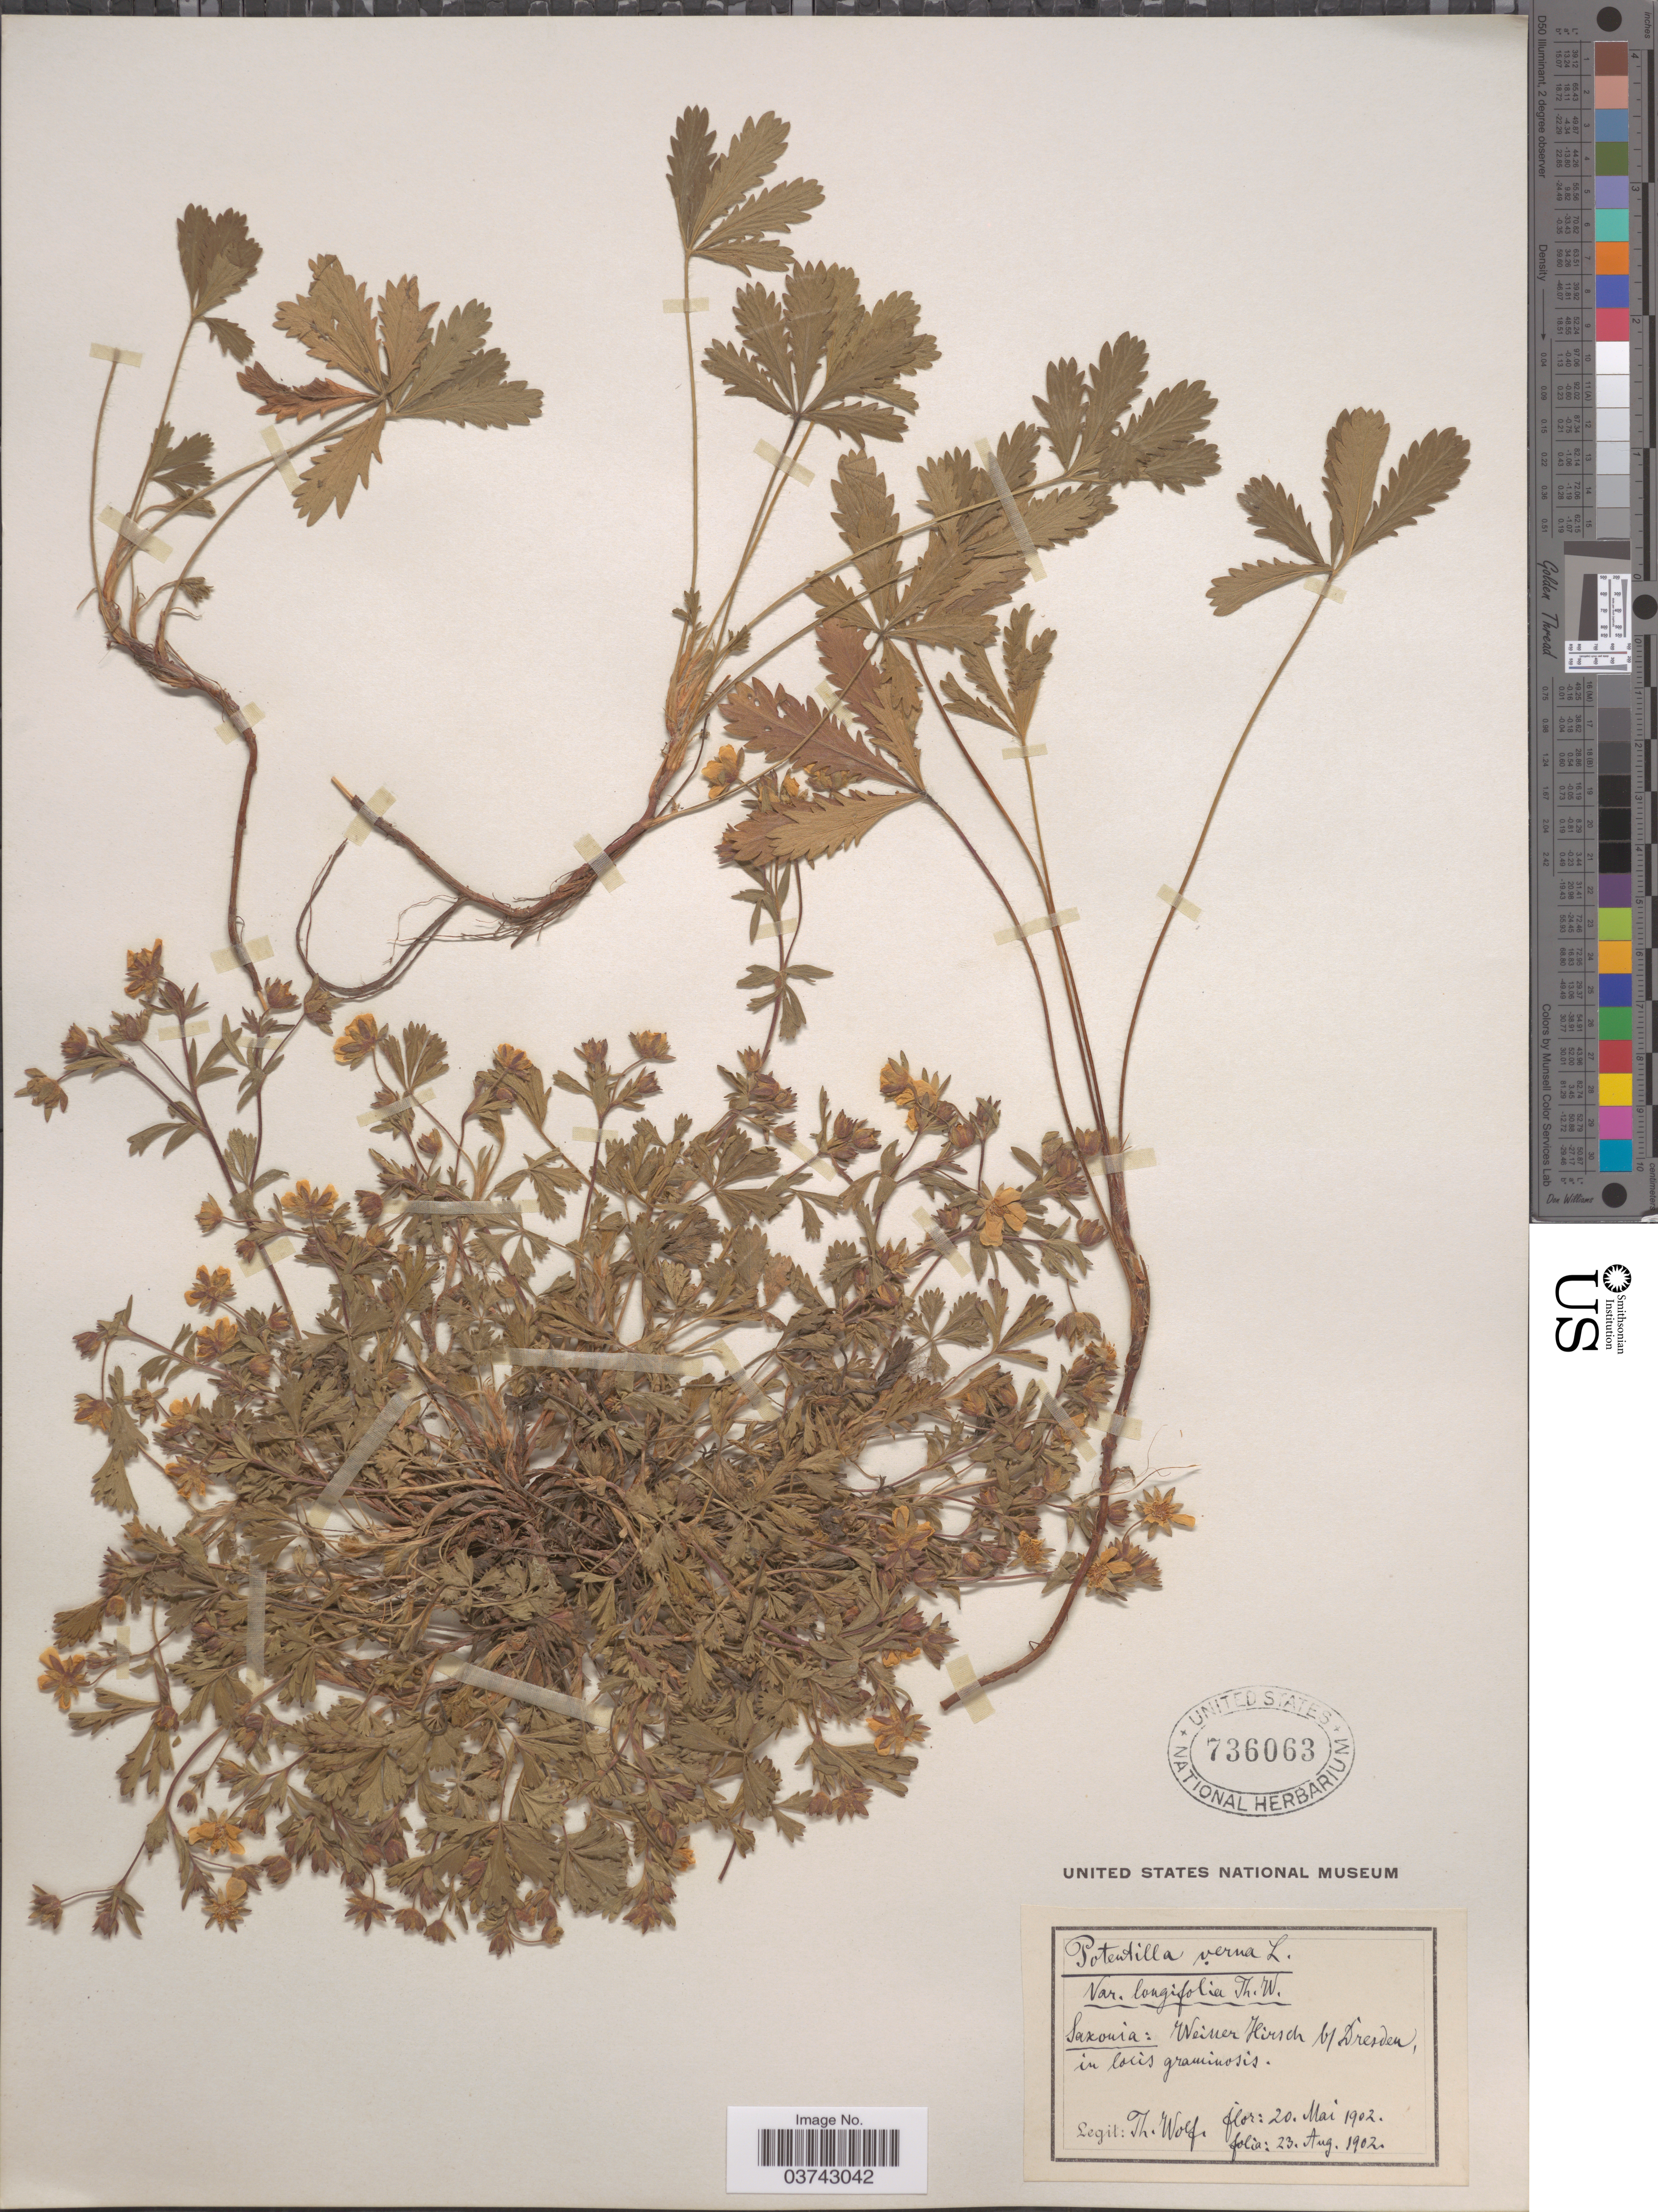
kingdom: Plantae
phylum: Tracheophyta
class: Magnoliopsida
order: Rosales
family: Rosaceae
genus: Potentilla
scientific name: Potentilla verna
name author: L.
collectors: T. Wolf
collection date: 1902-05-20/1902-08-23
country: Germany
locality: Saxonia: Weisser Hirsch b/ Dresden, in locis graminosis.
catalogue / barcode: US 736063